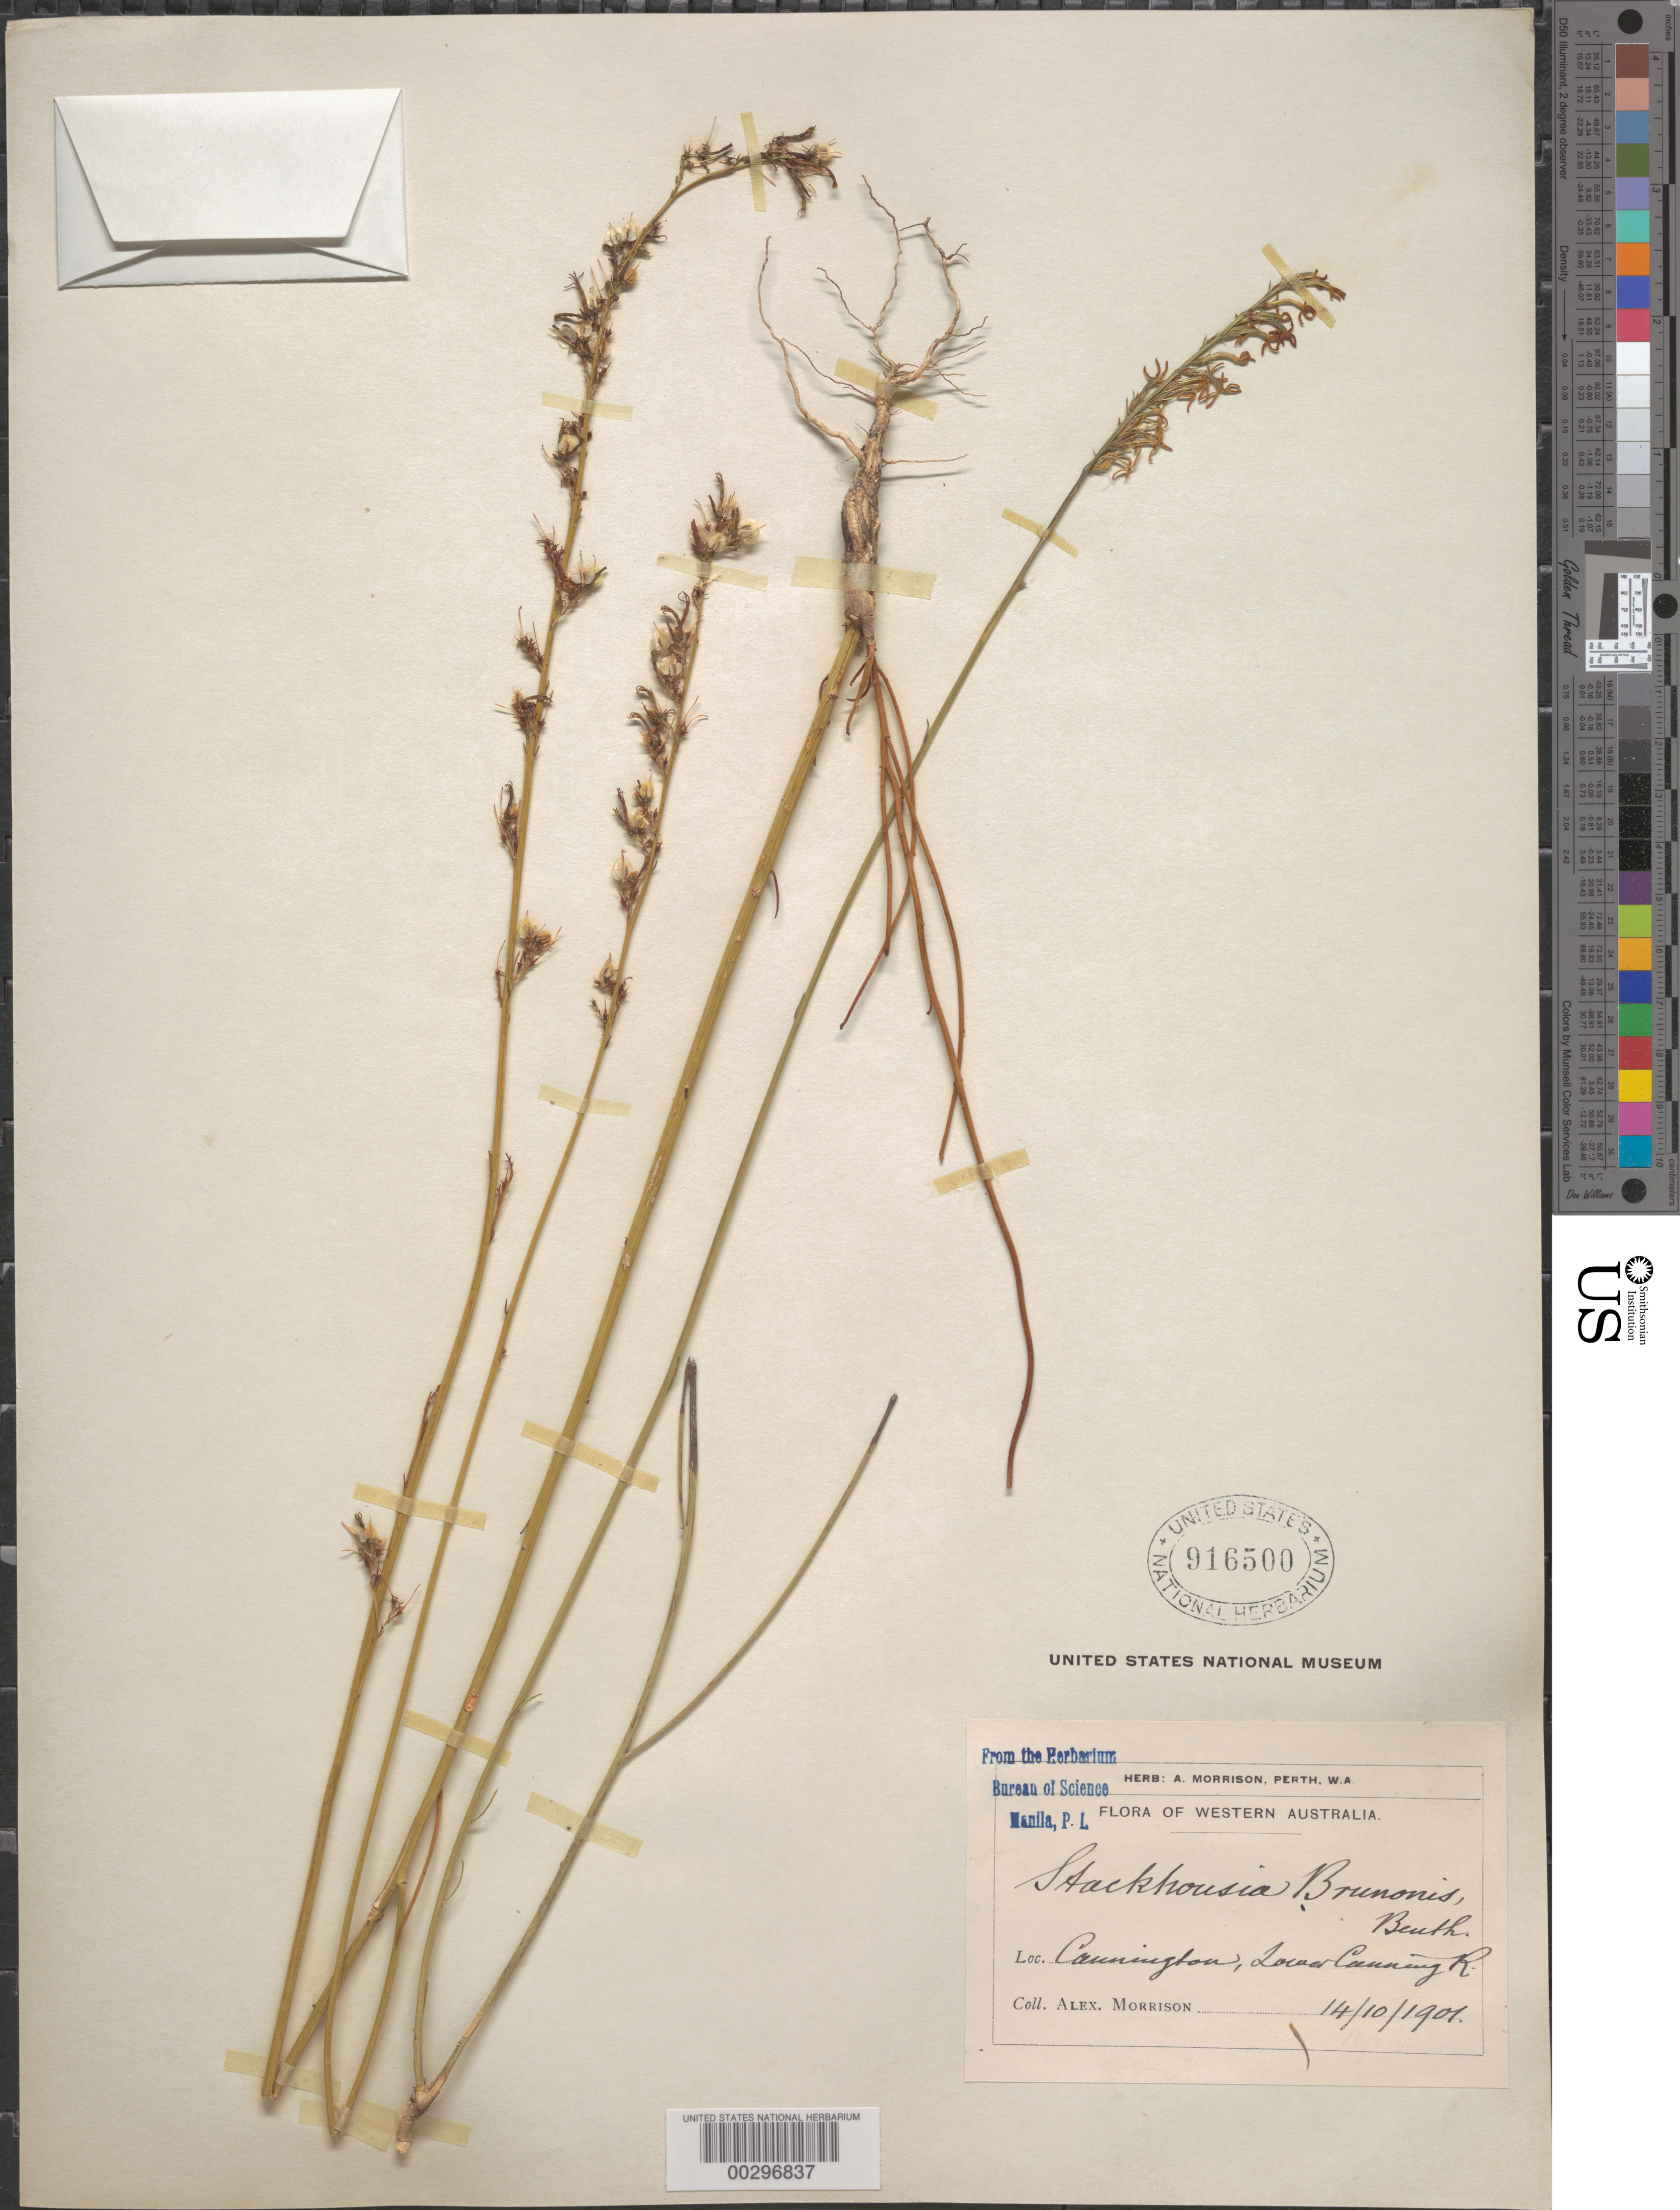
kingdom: Plantae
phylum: Tracheophyta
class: Magnoliopsida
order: Celastrales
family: Celastraceae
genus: Tripterococcus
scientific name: Tripterococcus brunonis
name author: Endl.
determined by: Strong, Mark T., (BOT), Smithsonian Institution - National Museum of Natural History (UNITED STATES)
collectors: A. Morrison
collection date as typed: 14 Oct 1901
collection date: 1901-10-14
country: Australia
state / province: Western Australia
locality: Lower canning river, cannington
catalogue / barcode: US 916500